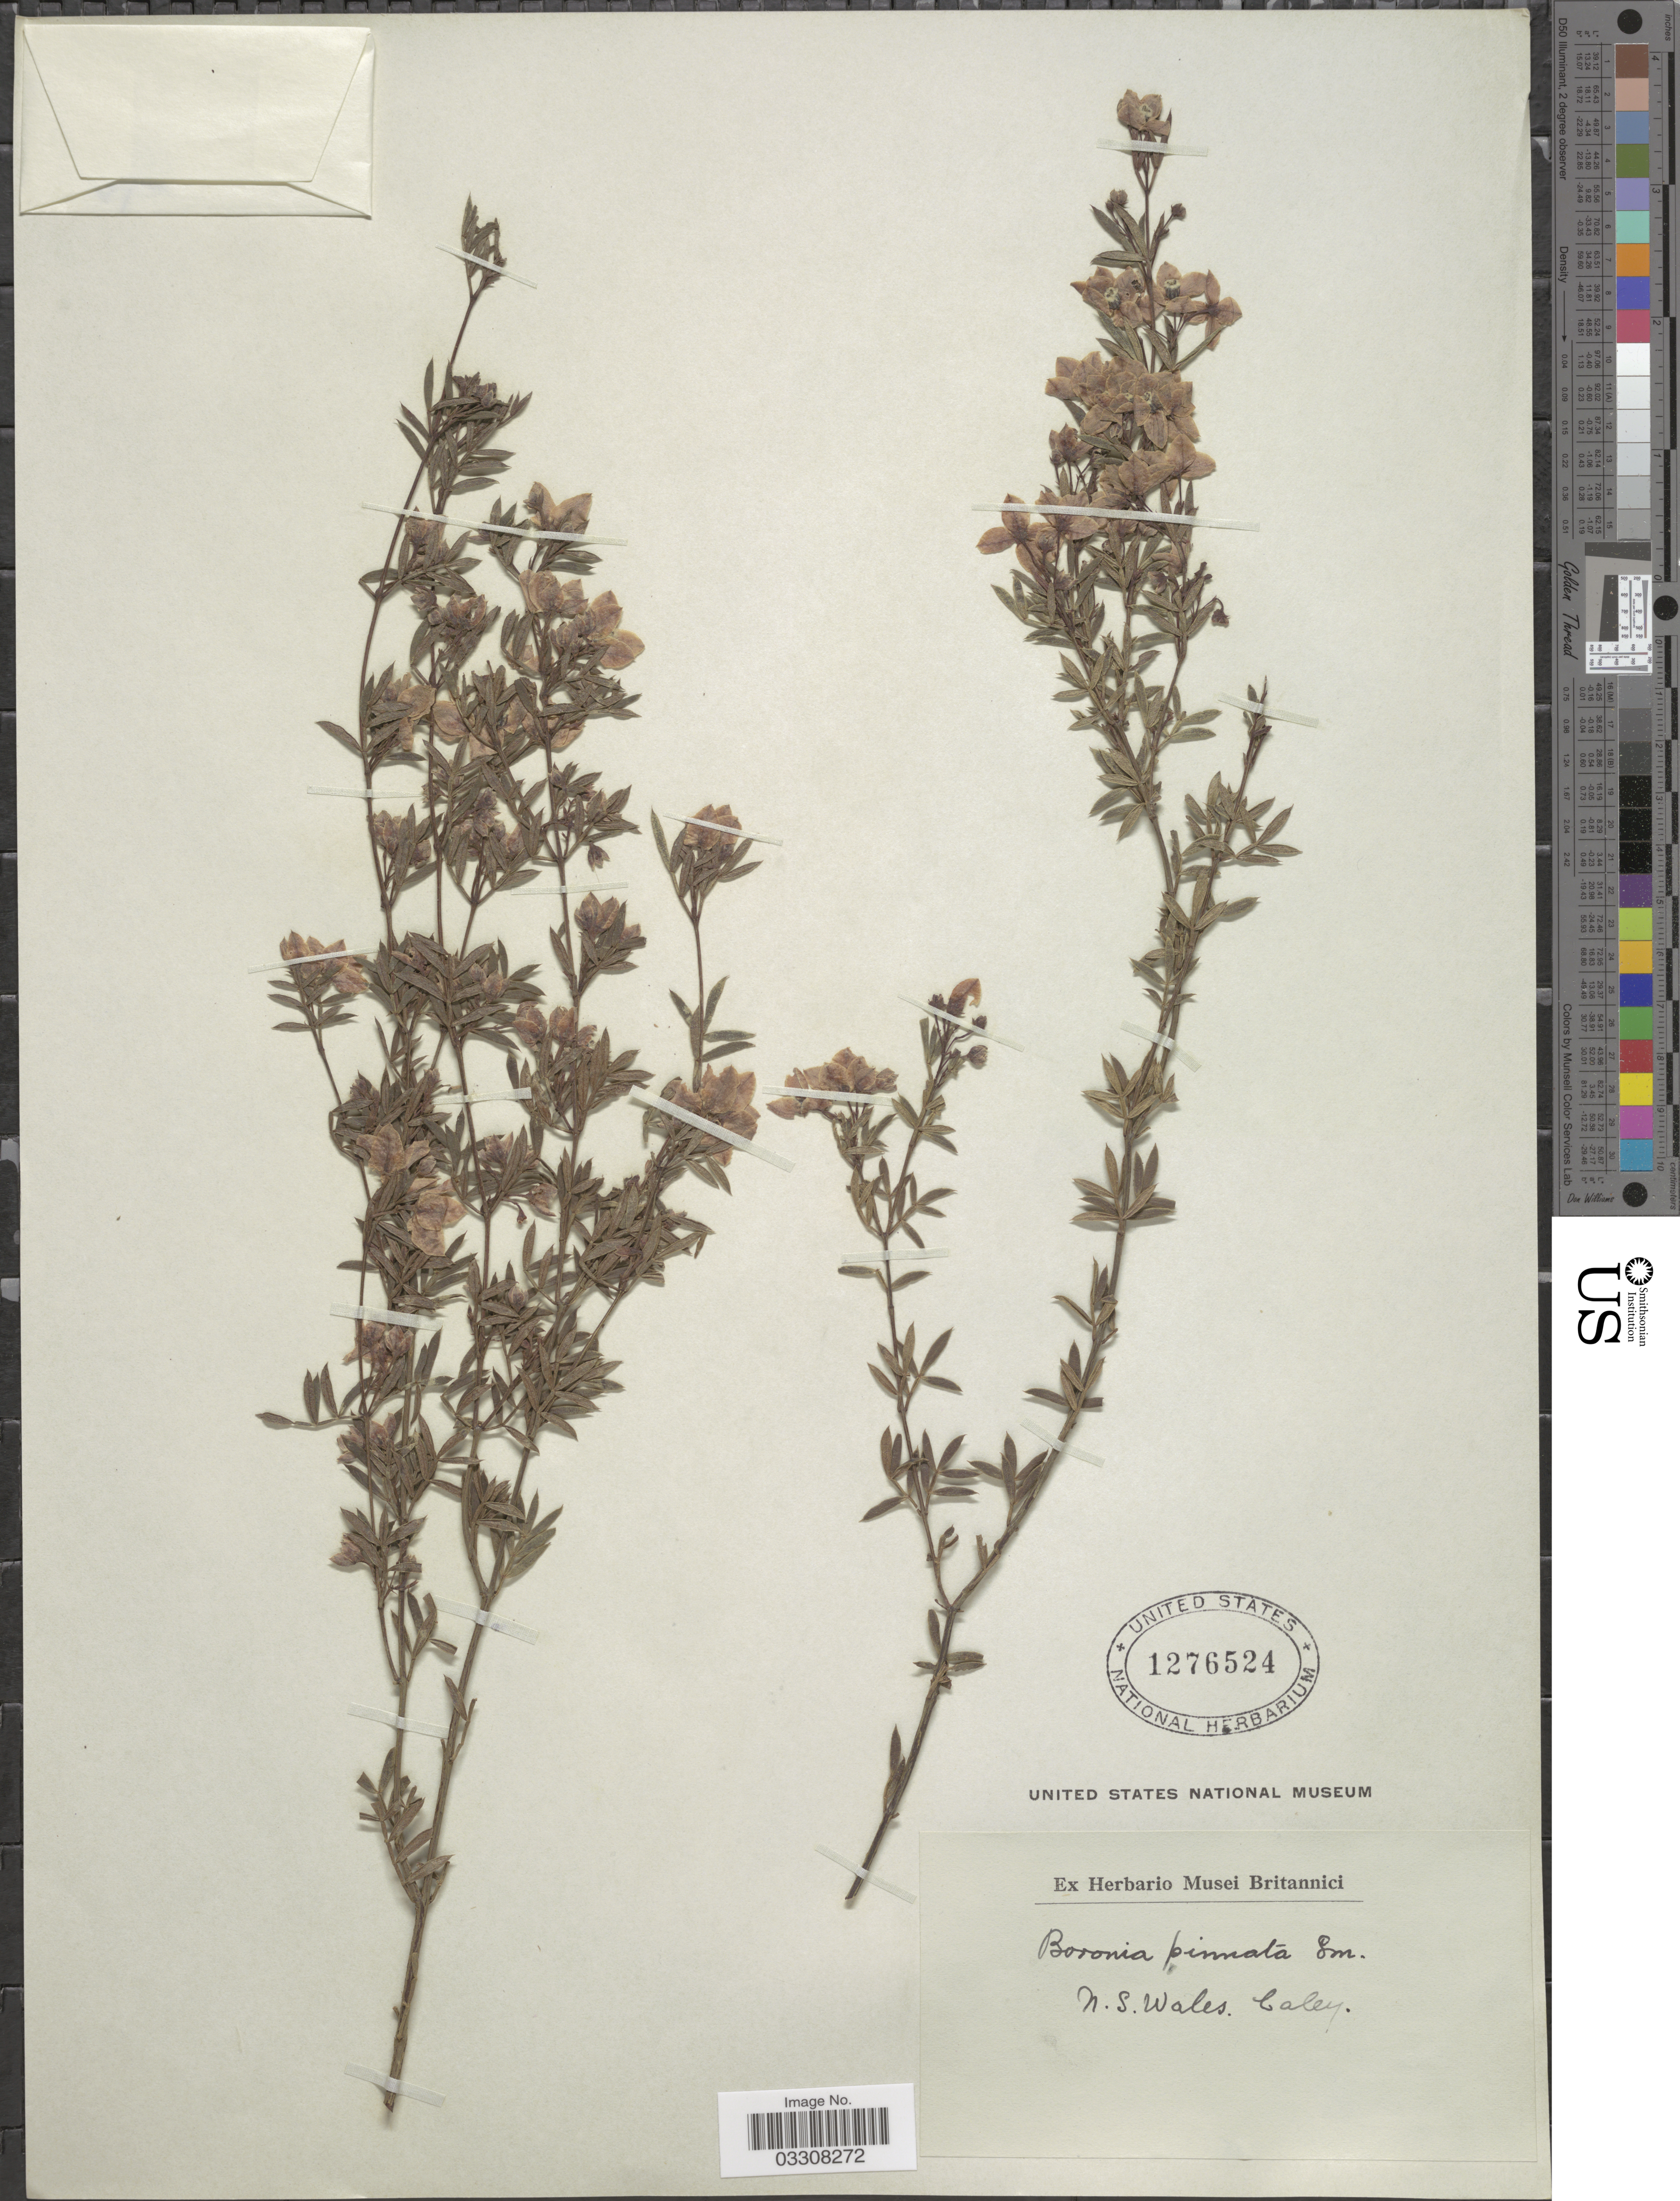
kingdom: Plantae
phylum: Tracheophyta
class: Magnoliopsida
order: Sapindales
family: Rutaceae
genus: Boronia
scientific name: Boronia pinnata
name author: Sm.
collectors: -. Caley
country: Australia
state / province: New South Wales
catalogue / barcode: US 1276524